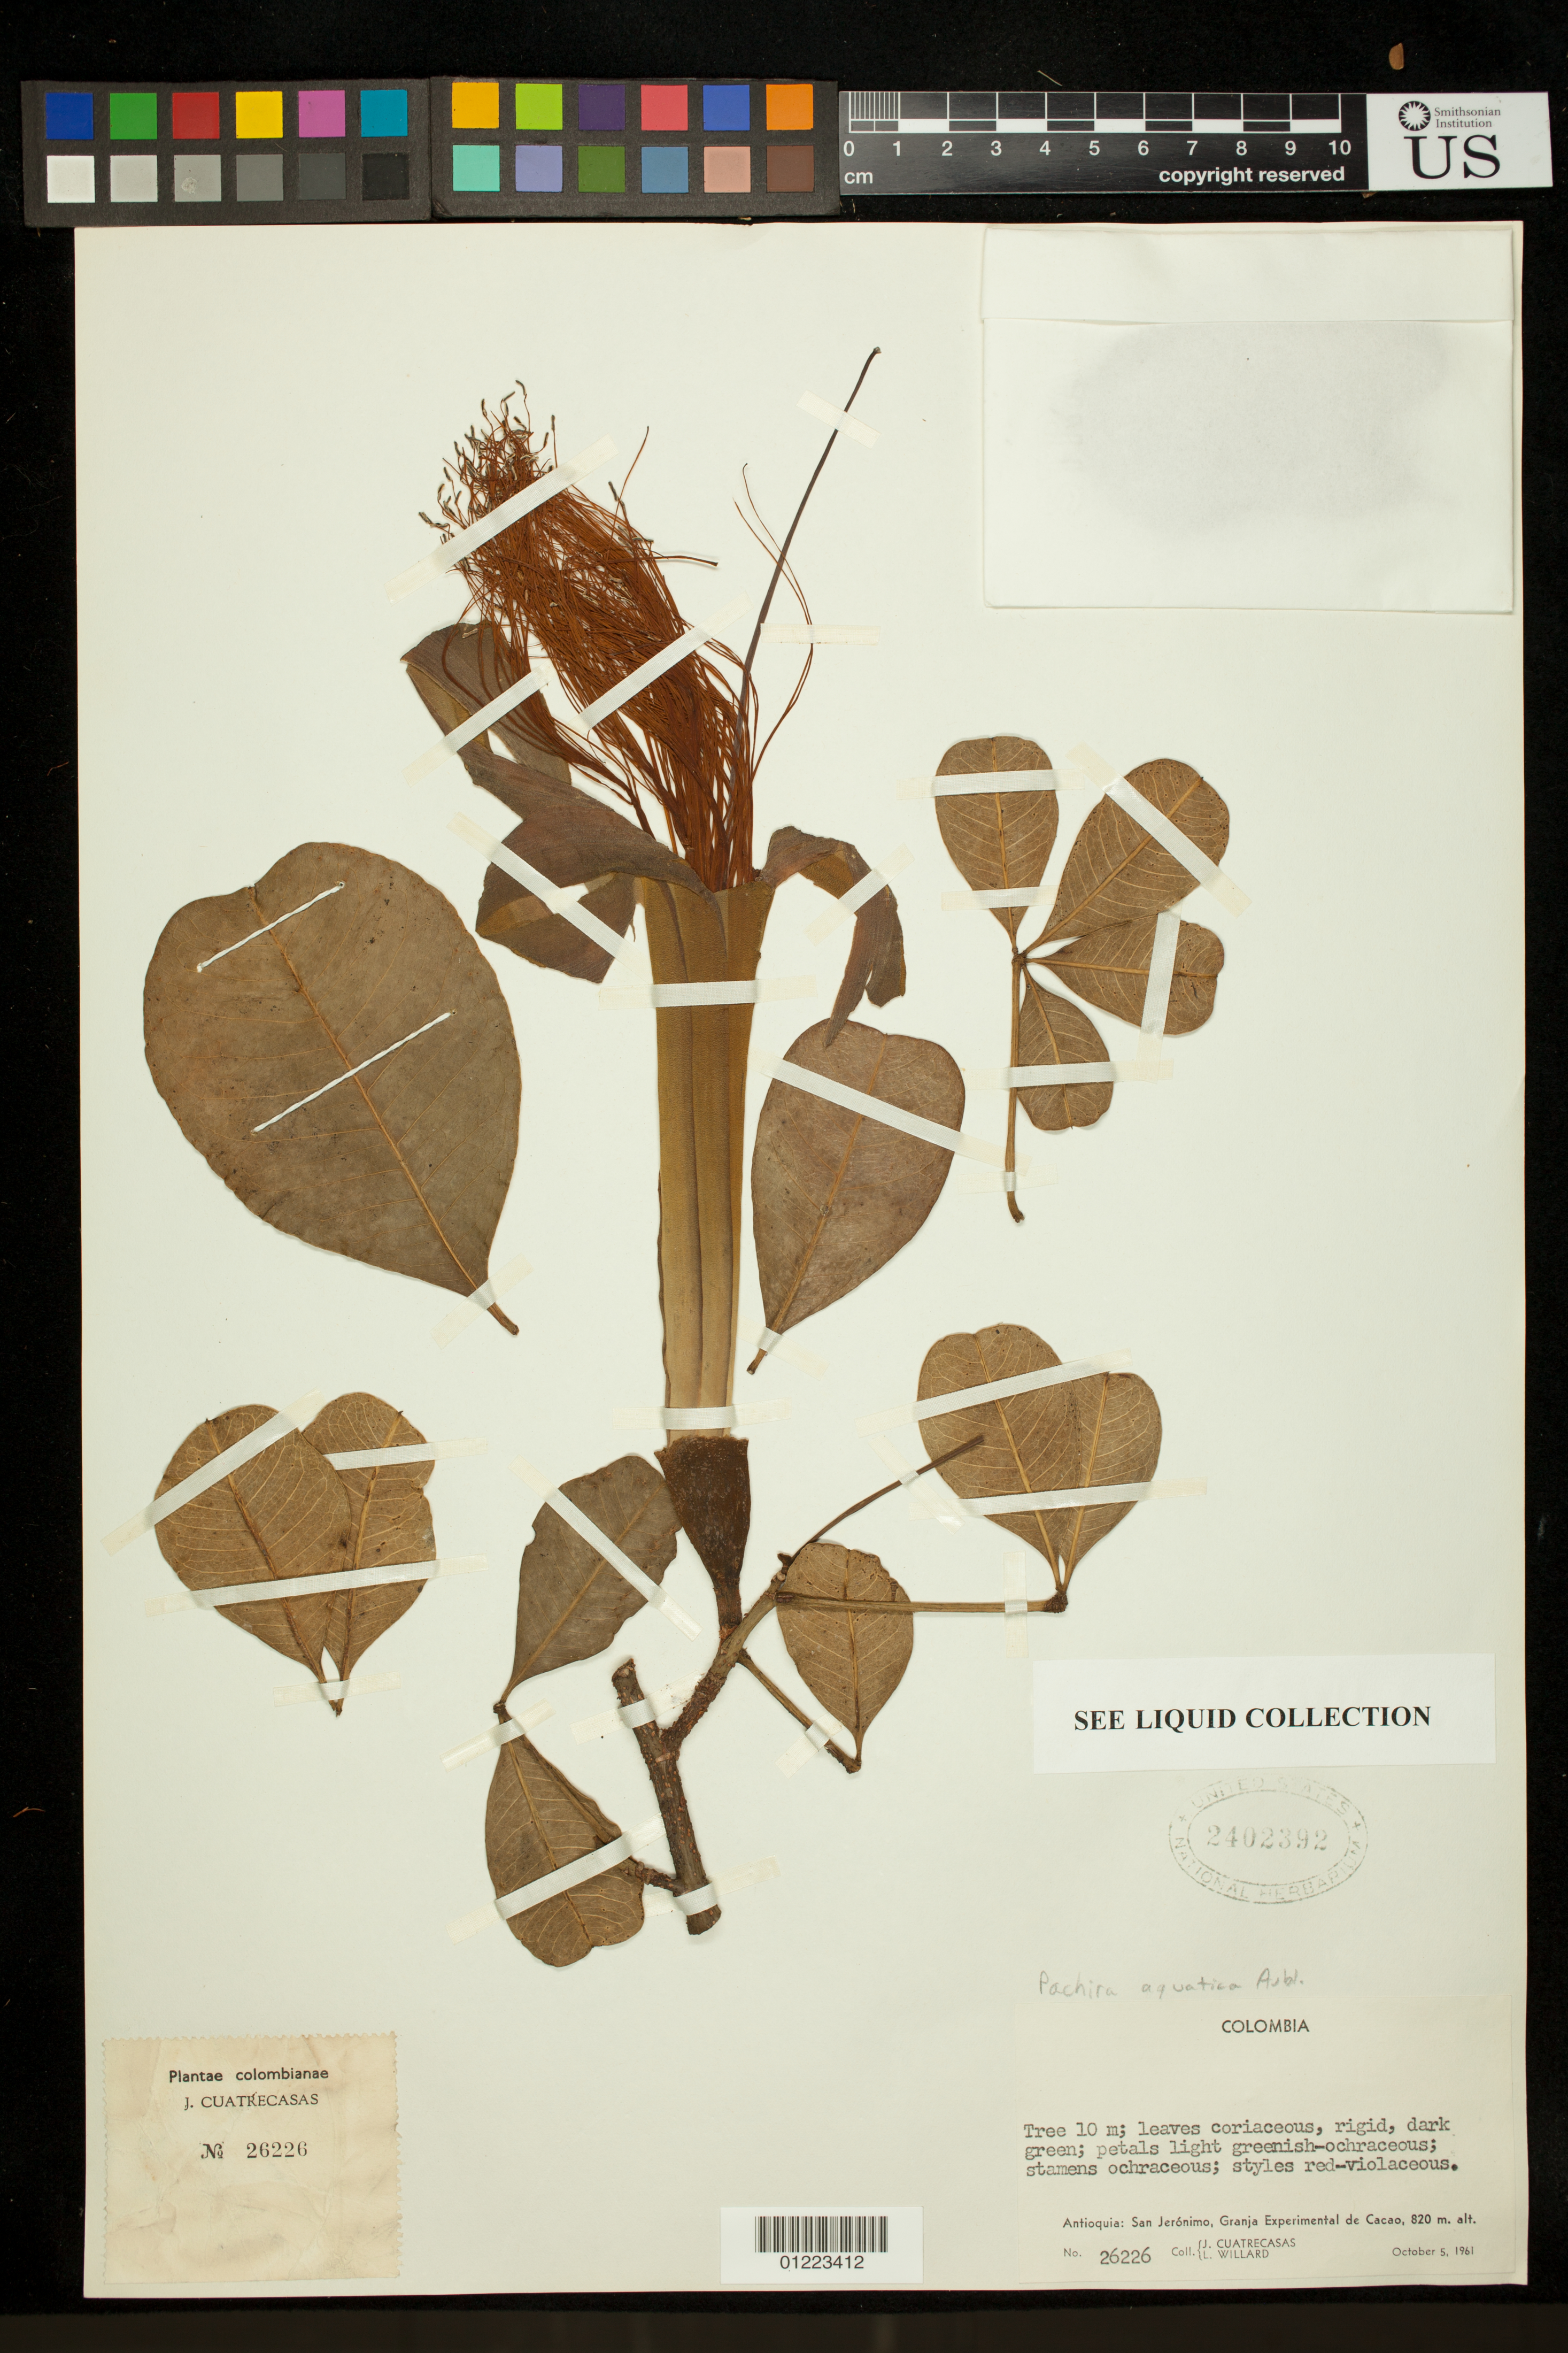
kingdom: Plantae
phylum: Tracheophyta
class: Magnoliopsida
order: Malvales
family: Malvaceae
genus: Pachira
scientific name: Pachira aquatica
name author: Aubl.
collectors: J. Cuatrecasas & L. Willard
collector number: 26226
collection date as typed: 10/5/1961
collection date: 1961-10-05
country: Colombia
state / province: Antioquia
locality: Antioquia: San Jerónimo, Granja Experimental de Cacao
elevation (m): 820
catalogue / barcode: US 2402392